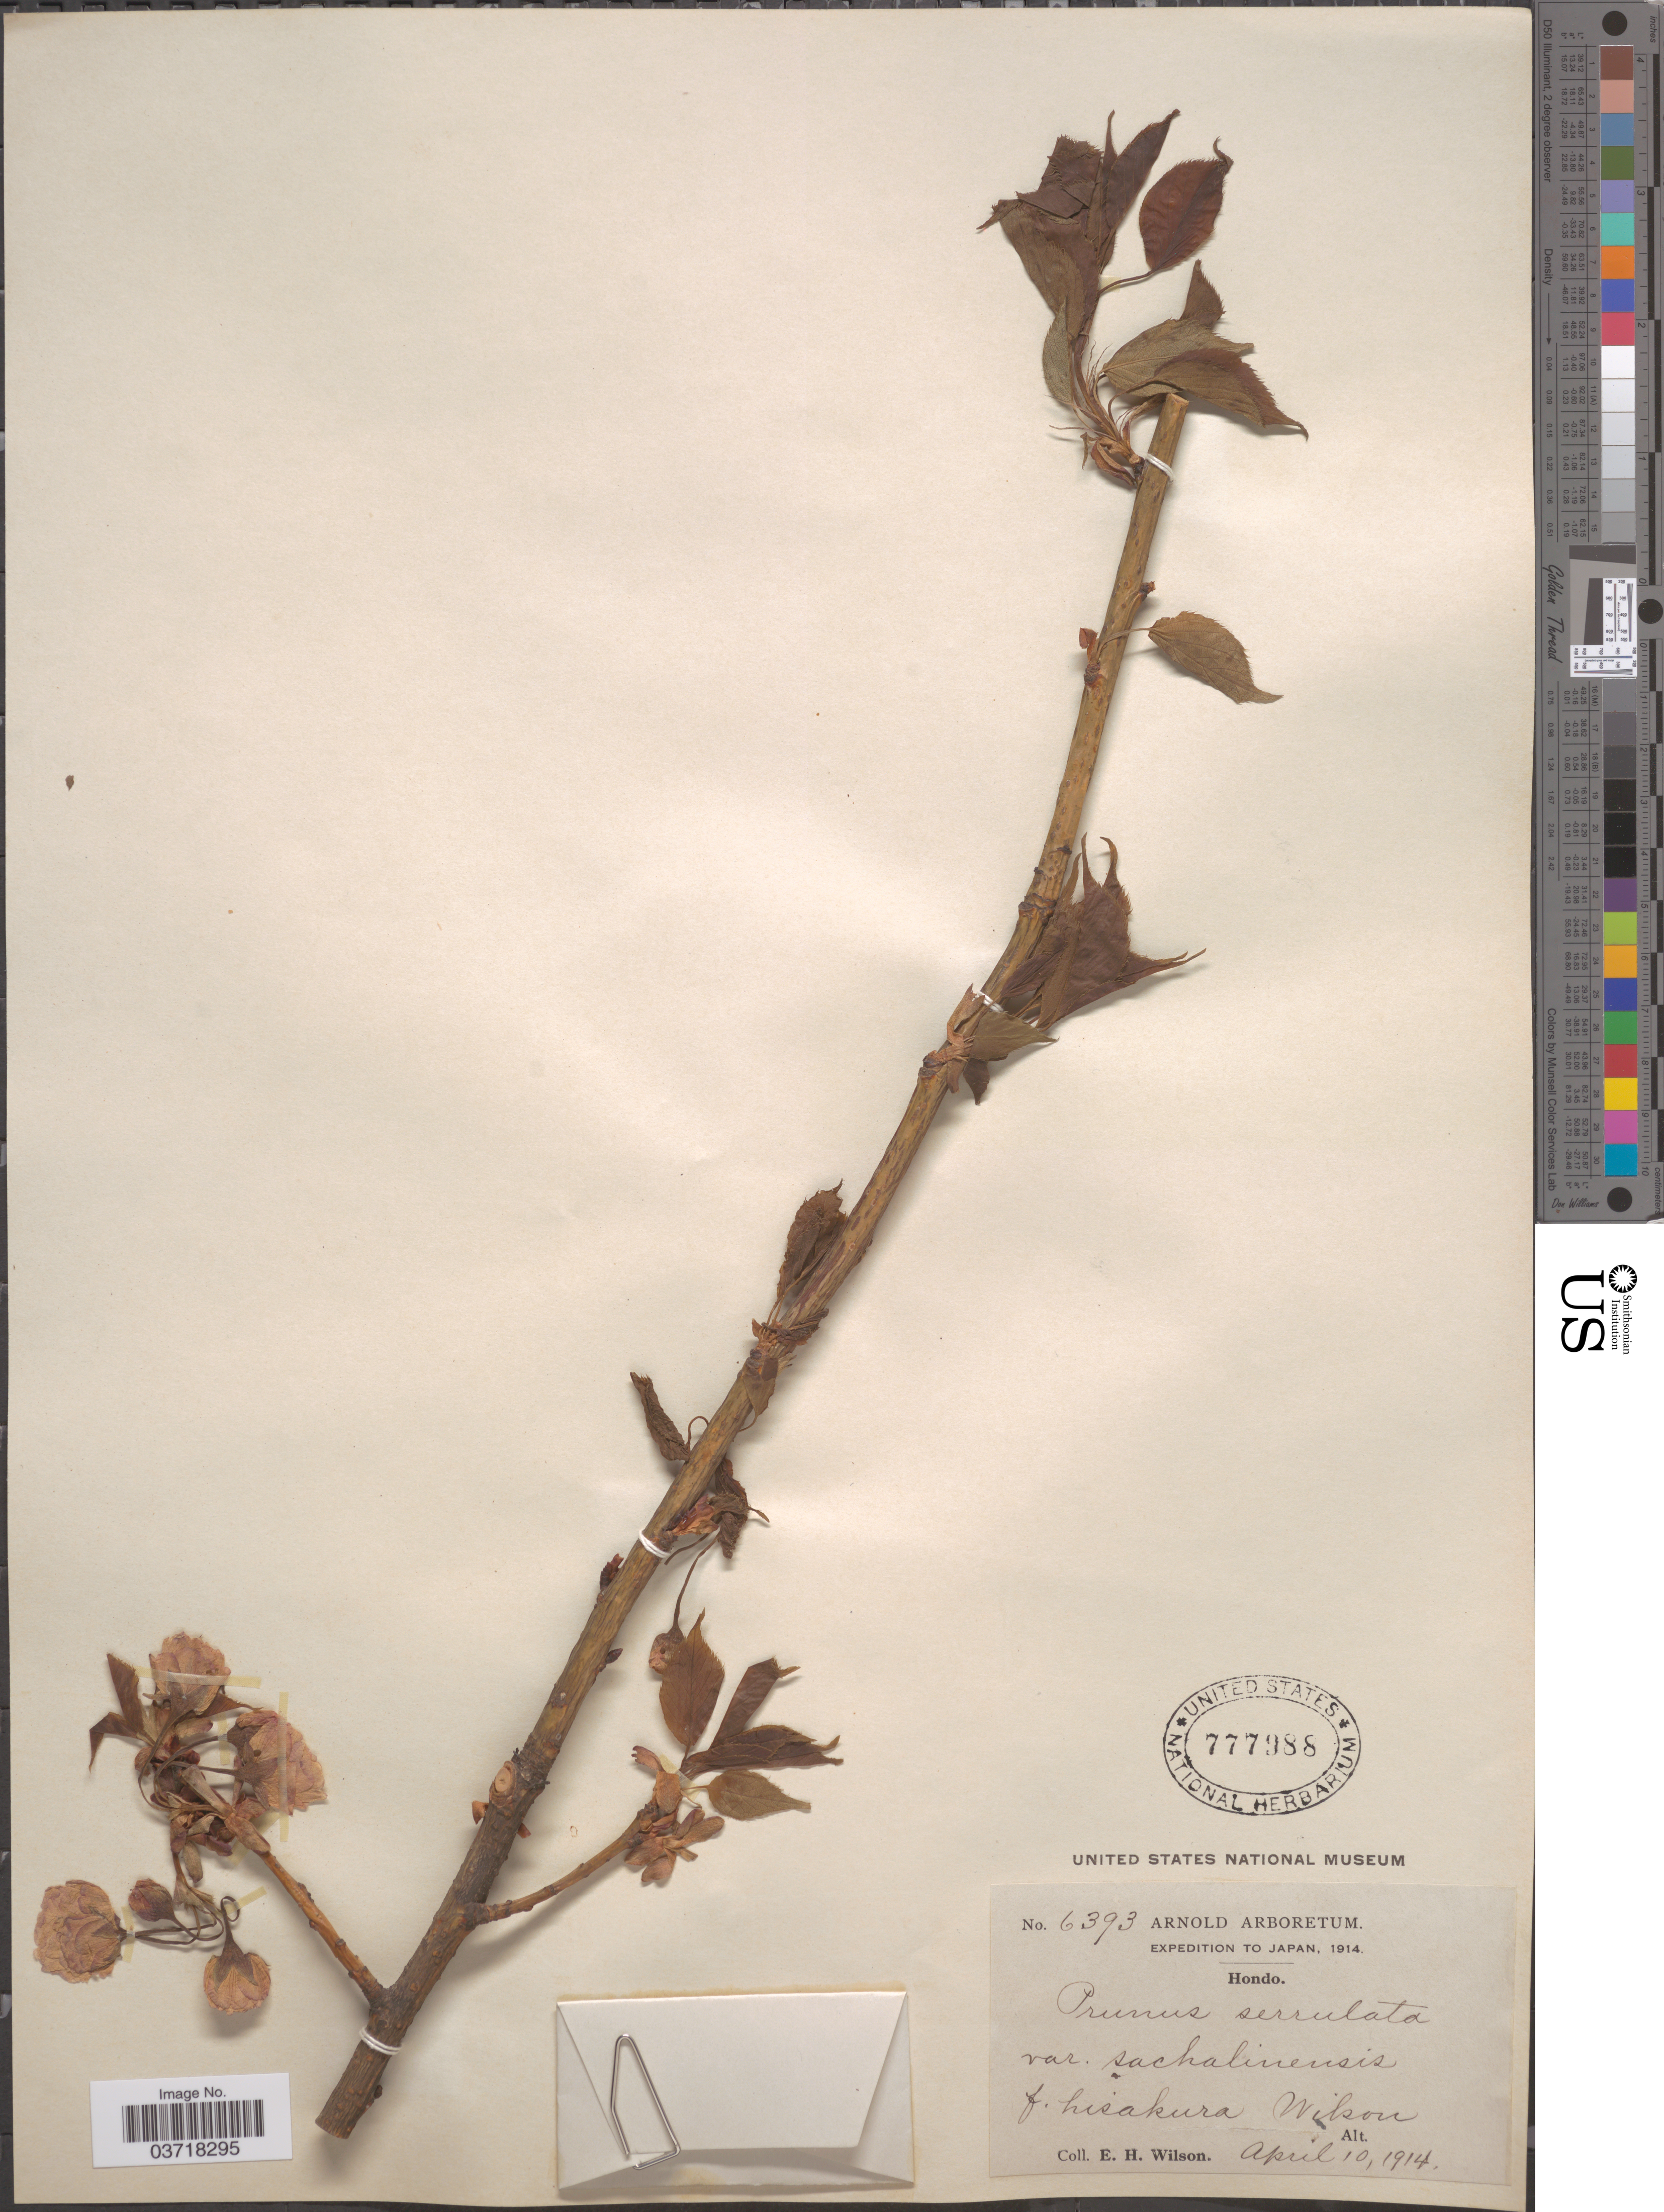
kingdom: Plantae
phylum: Tracheophyta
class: Magnoliopsida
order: Rosales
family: Rosaceae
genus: Prunus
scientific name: Prunus serrulata var. sachalinensis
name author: (F. Schmidt) Makino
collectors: E. Wilson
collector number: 6393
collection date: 1914-04-10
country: Japan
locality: Hondo.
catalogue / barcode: US 777988